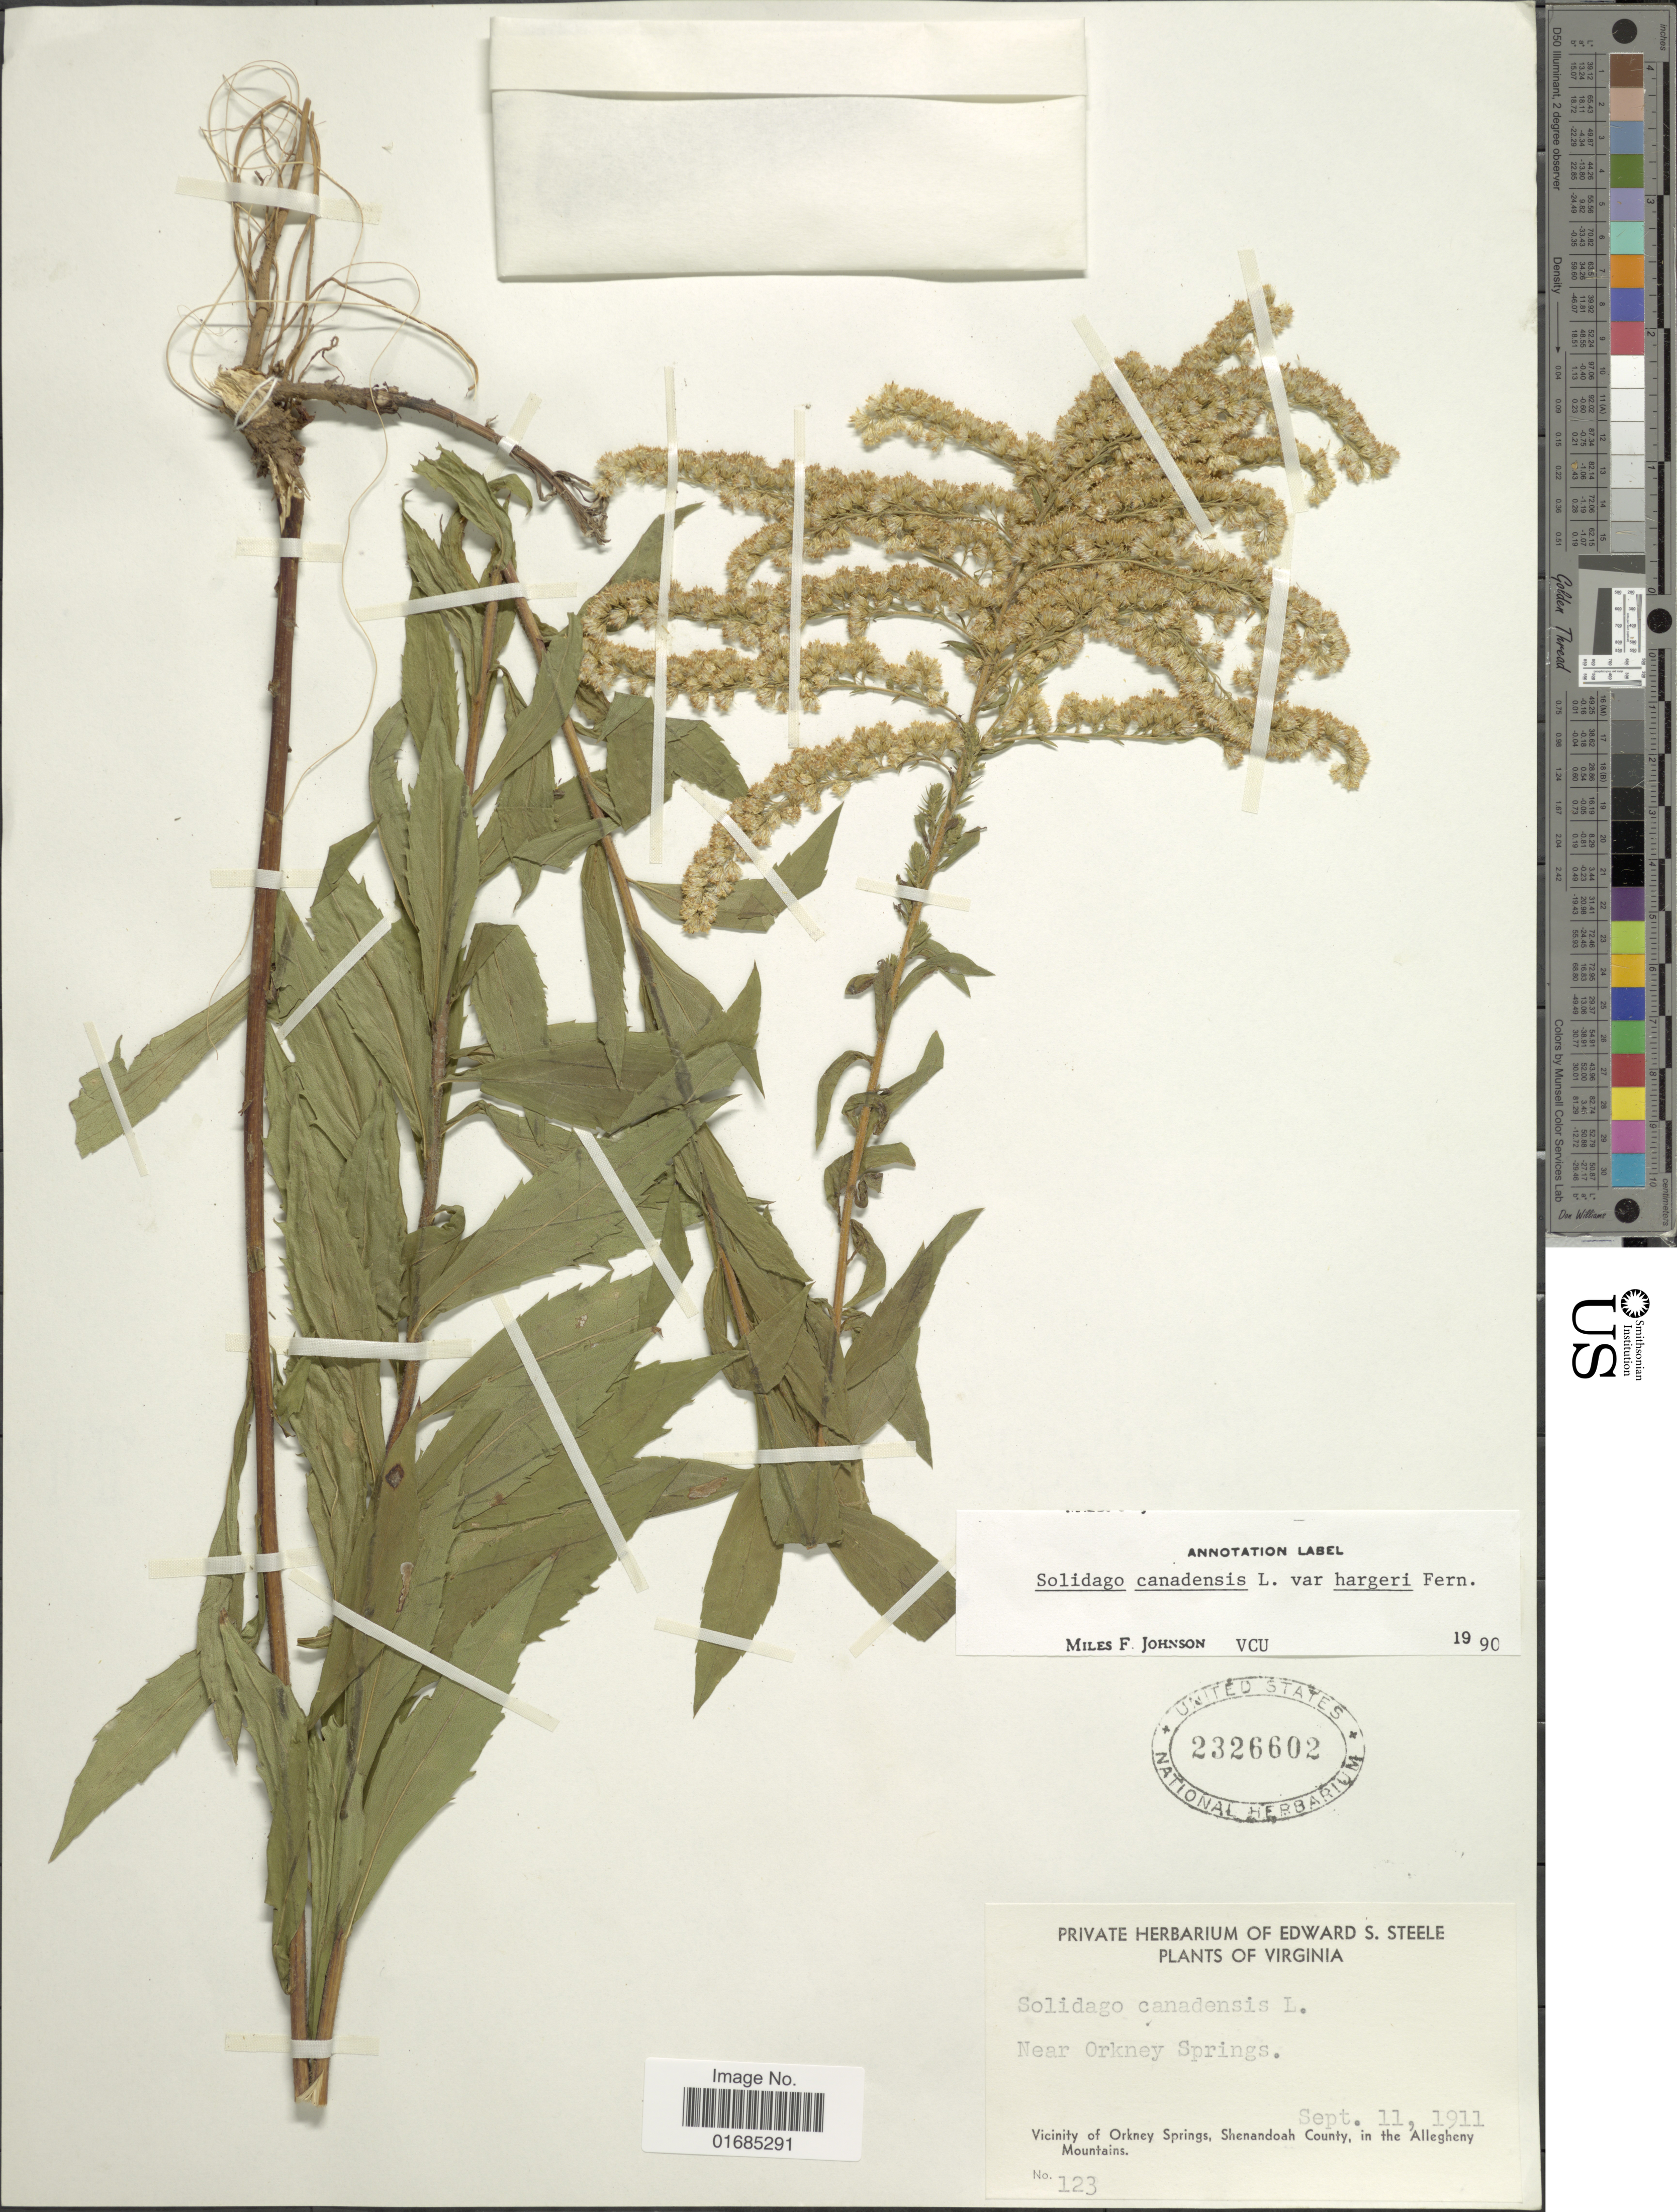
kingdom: Plantae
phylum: Tracheophyta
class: Magnoliopsida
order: Asterales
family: Asteraceae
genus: Solidago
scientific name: Solidago canadensis var. canadensis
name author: L.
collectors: ex herb. Edward S. Steele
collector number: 123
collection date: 1911-09-11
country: United States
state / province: Virginia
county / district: Shenandoah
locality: Near Orkney Springs. Vicinity of Orkney Springs, Shenandoah County, in the Allegheny Mountains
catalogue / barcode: US 2326602